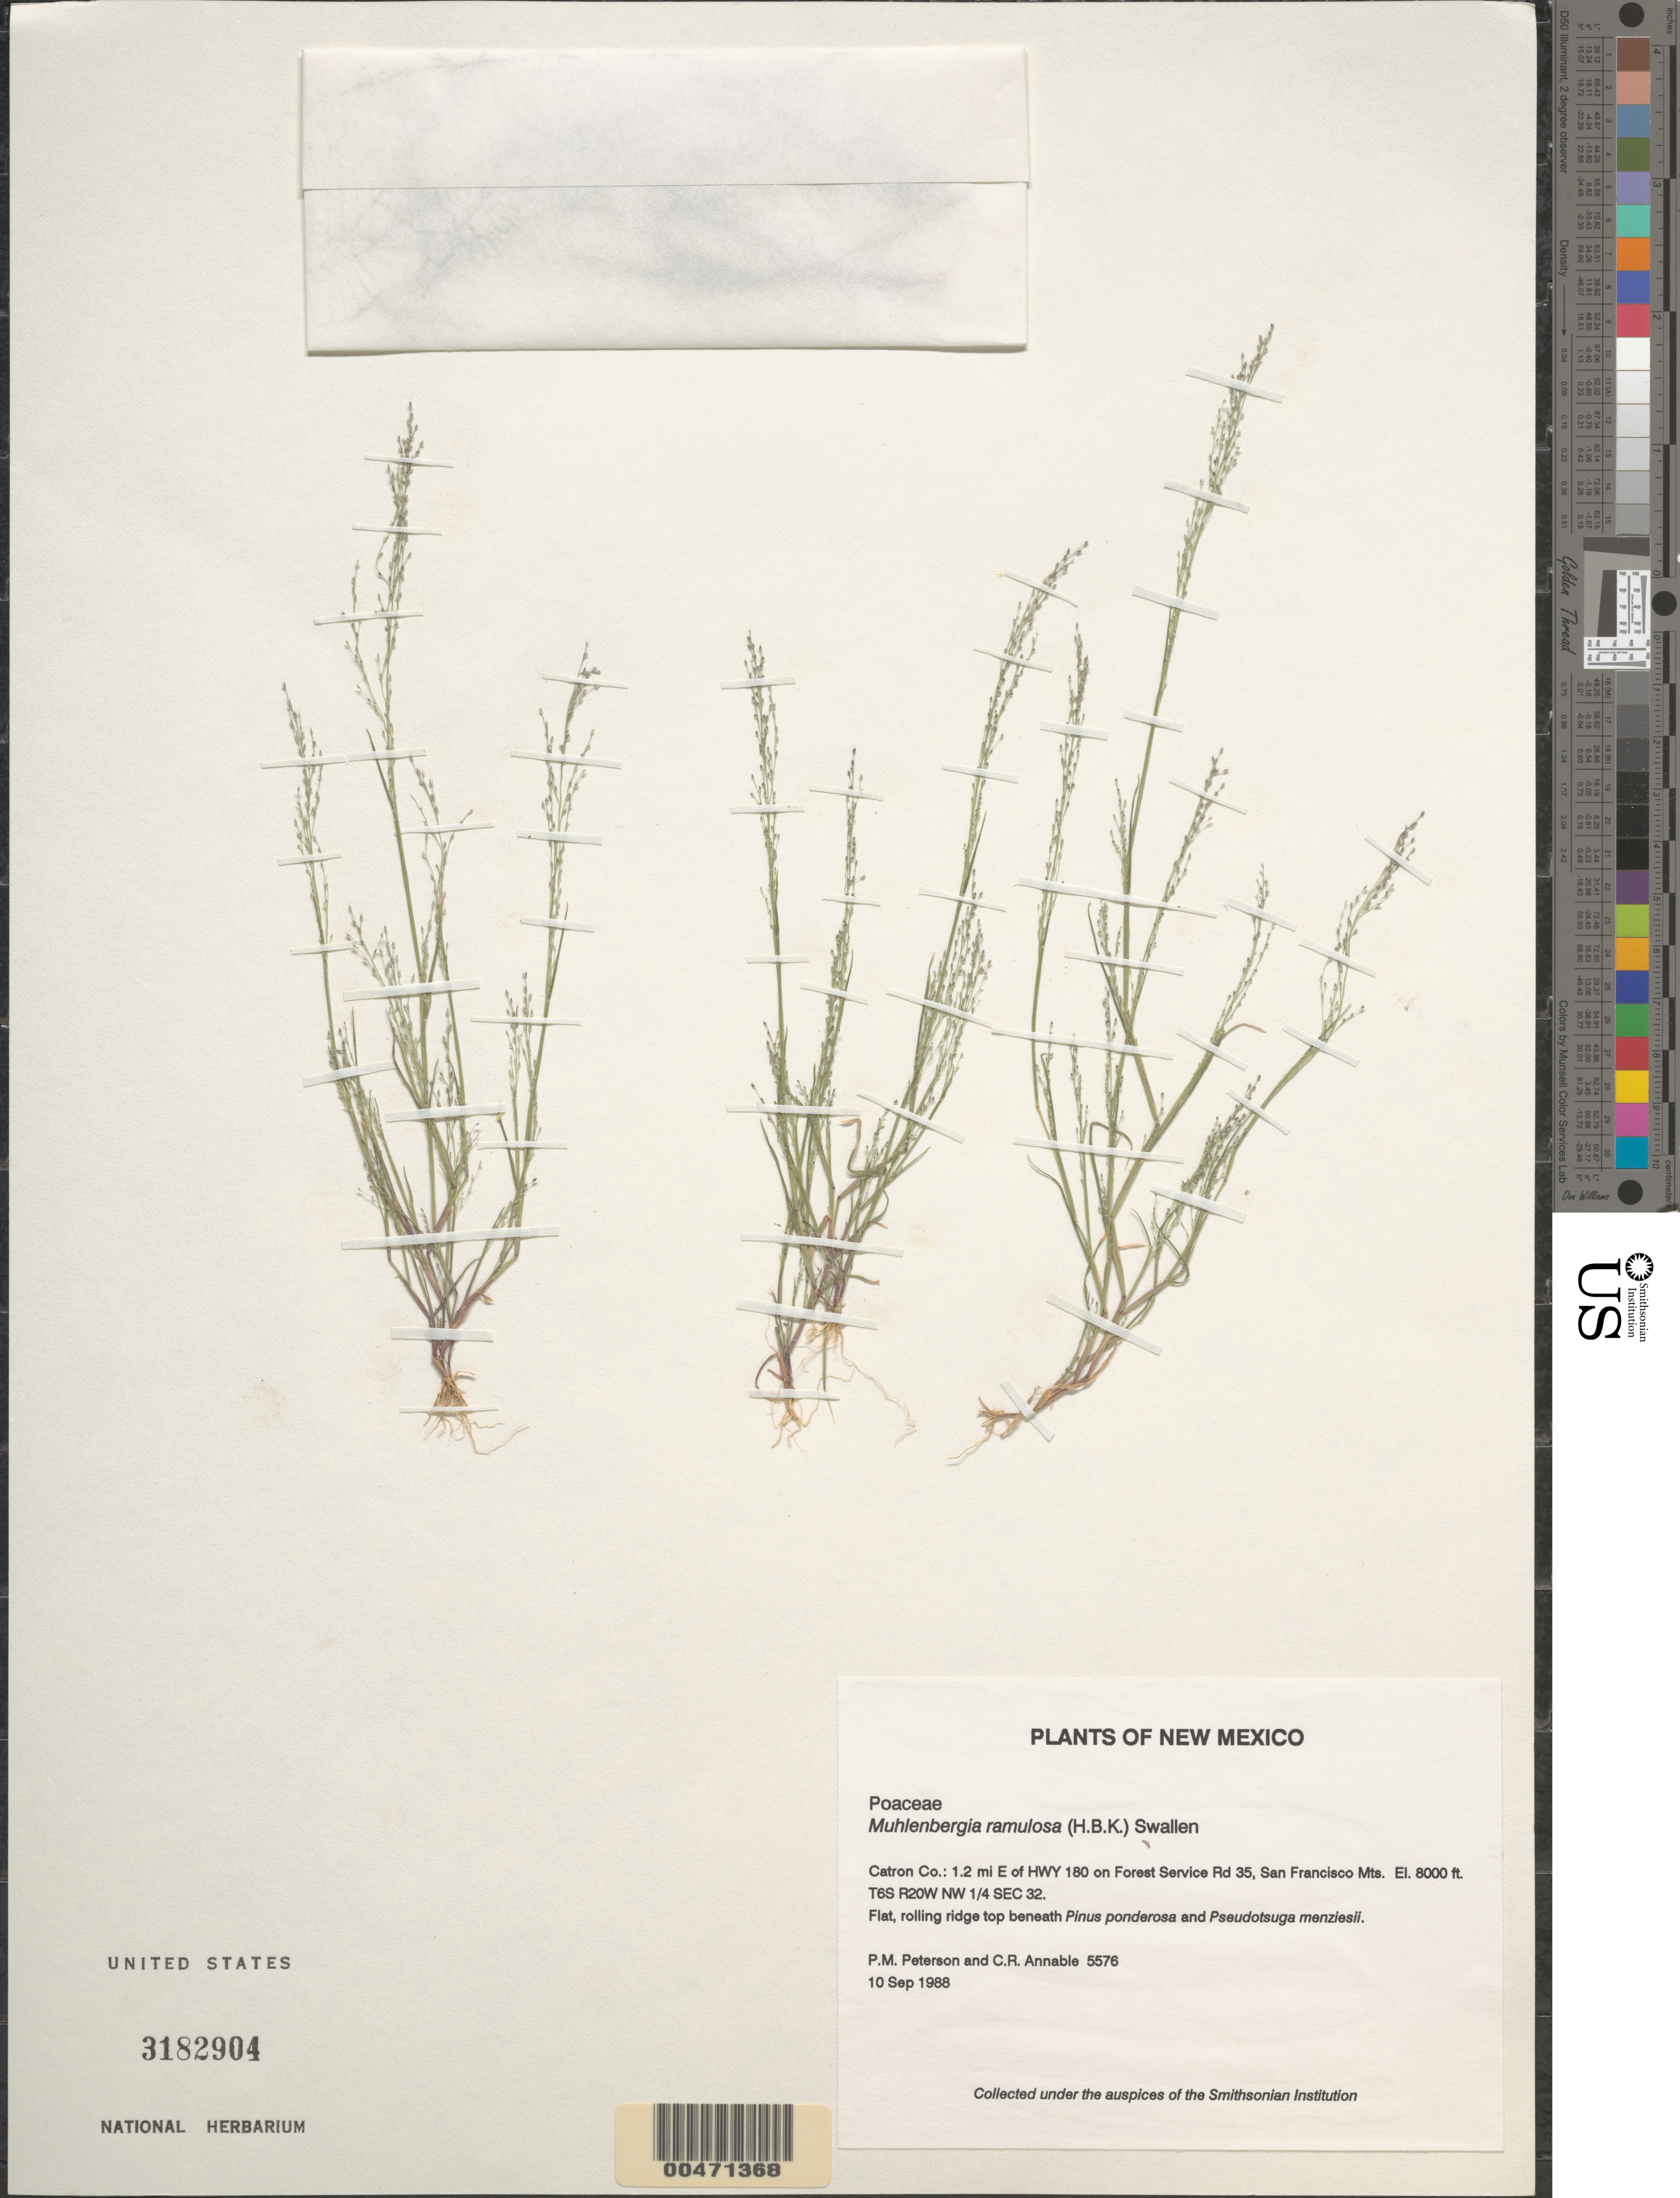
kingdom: Plantae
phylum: Tracheophyta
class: Liliopsida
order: Poales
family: Poaceae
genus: Muhlenbergia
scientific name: Muhlenbergia ramulosa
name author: (Kunth) Swallen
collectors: P. M. Peterson & C. R. Annable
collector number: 05576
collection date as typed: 10 Sep 1988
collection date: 1988-09-10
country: United States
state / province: New Mexico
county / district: Catron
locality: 1.2 mi E of HWY 180 on Forest Service Rd 35, San Francisco Mts.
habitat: Flat, rolling ridge top beneath Pinus ponderosa and Pseudotsuga menziesii.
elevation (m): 2438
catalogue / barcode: US 3182904